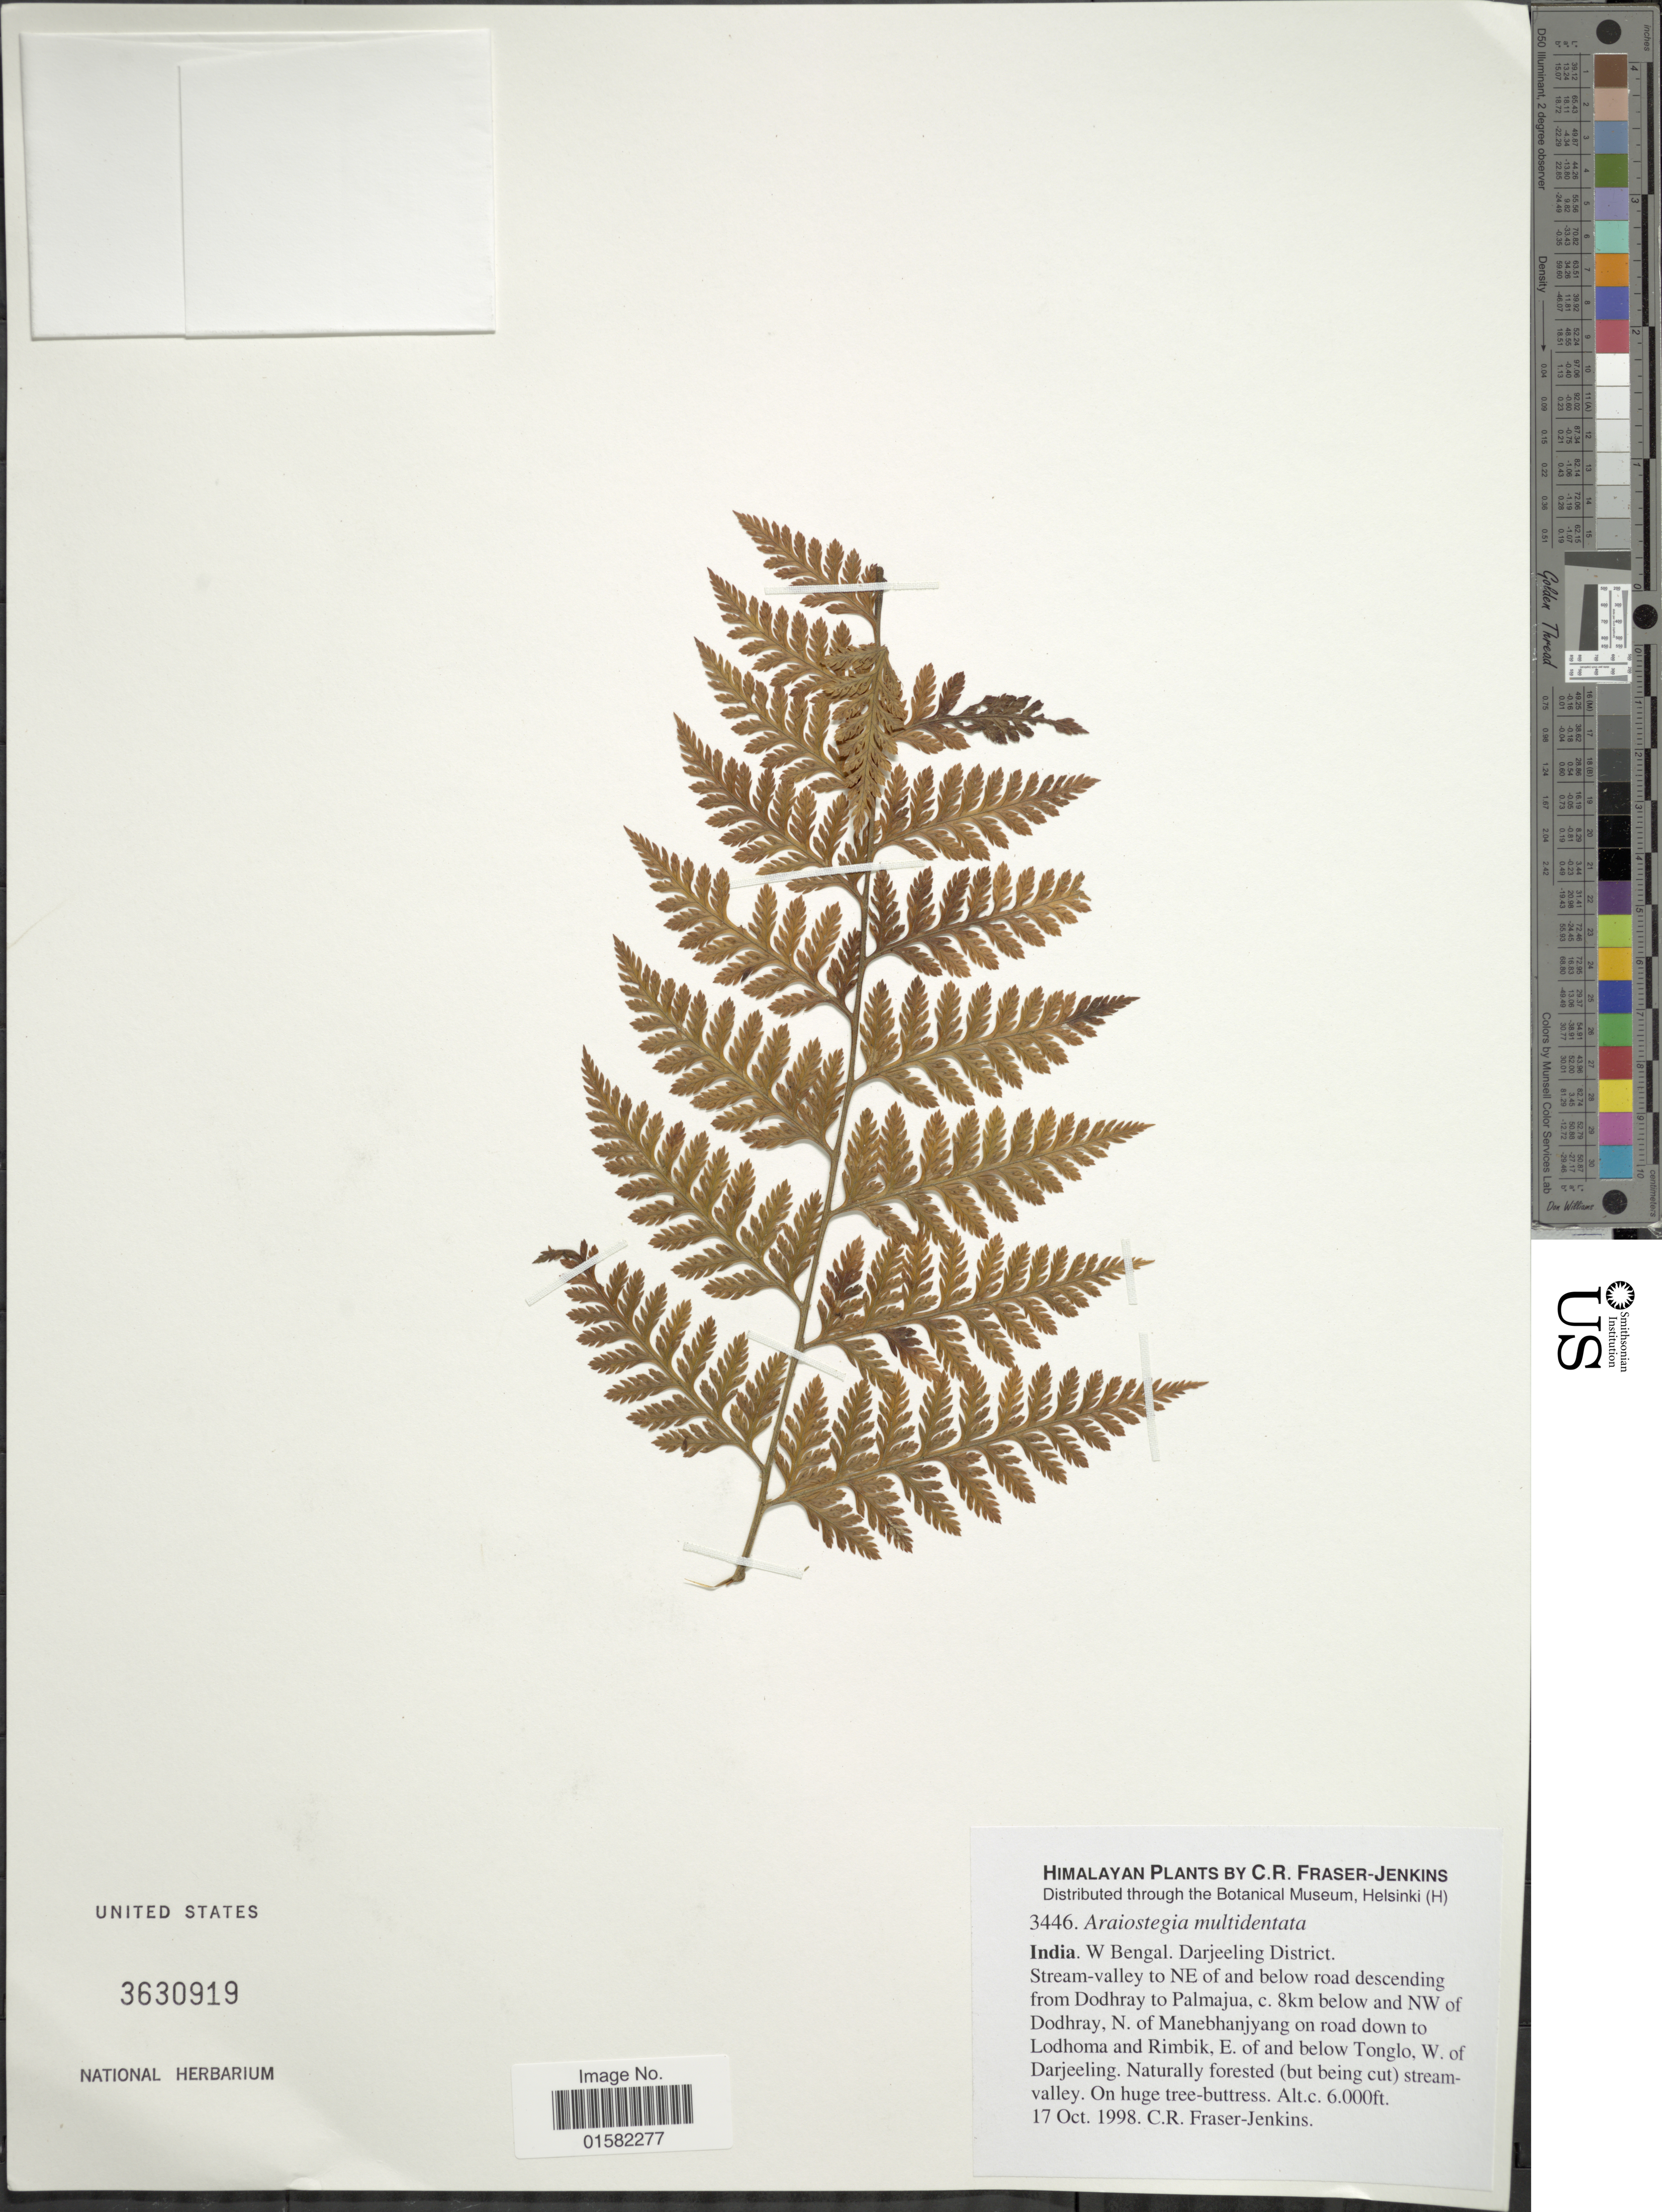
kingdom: Plantae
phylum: Tracheophyta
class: Polypodiopsida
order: Polypodiales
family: Davalliaceae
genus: Davallodes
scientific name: Davallodes multidentata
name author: (Hook.) M. Kato & Tsutsumi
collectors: C. R. Fraser-Jenkins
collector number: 3446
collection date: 1998-10-17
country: India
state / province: West Bengal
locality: Darjeeling District. Stream-valley to NE of and below road descending from Dodhray to Palmajua, c. 8km below and NW of Dodhray, N. of Manebhanjyang on road down to Lodhoma and Rimbik, E. of and below Tonglo, W. of Darjeeling, Himalayan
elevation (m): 1829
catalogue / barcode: US 3630919